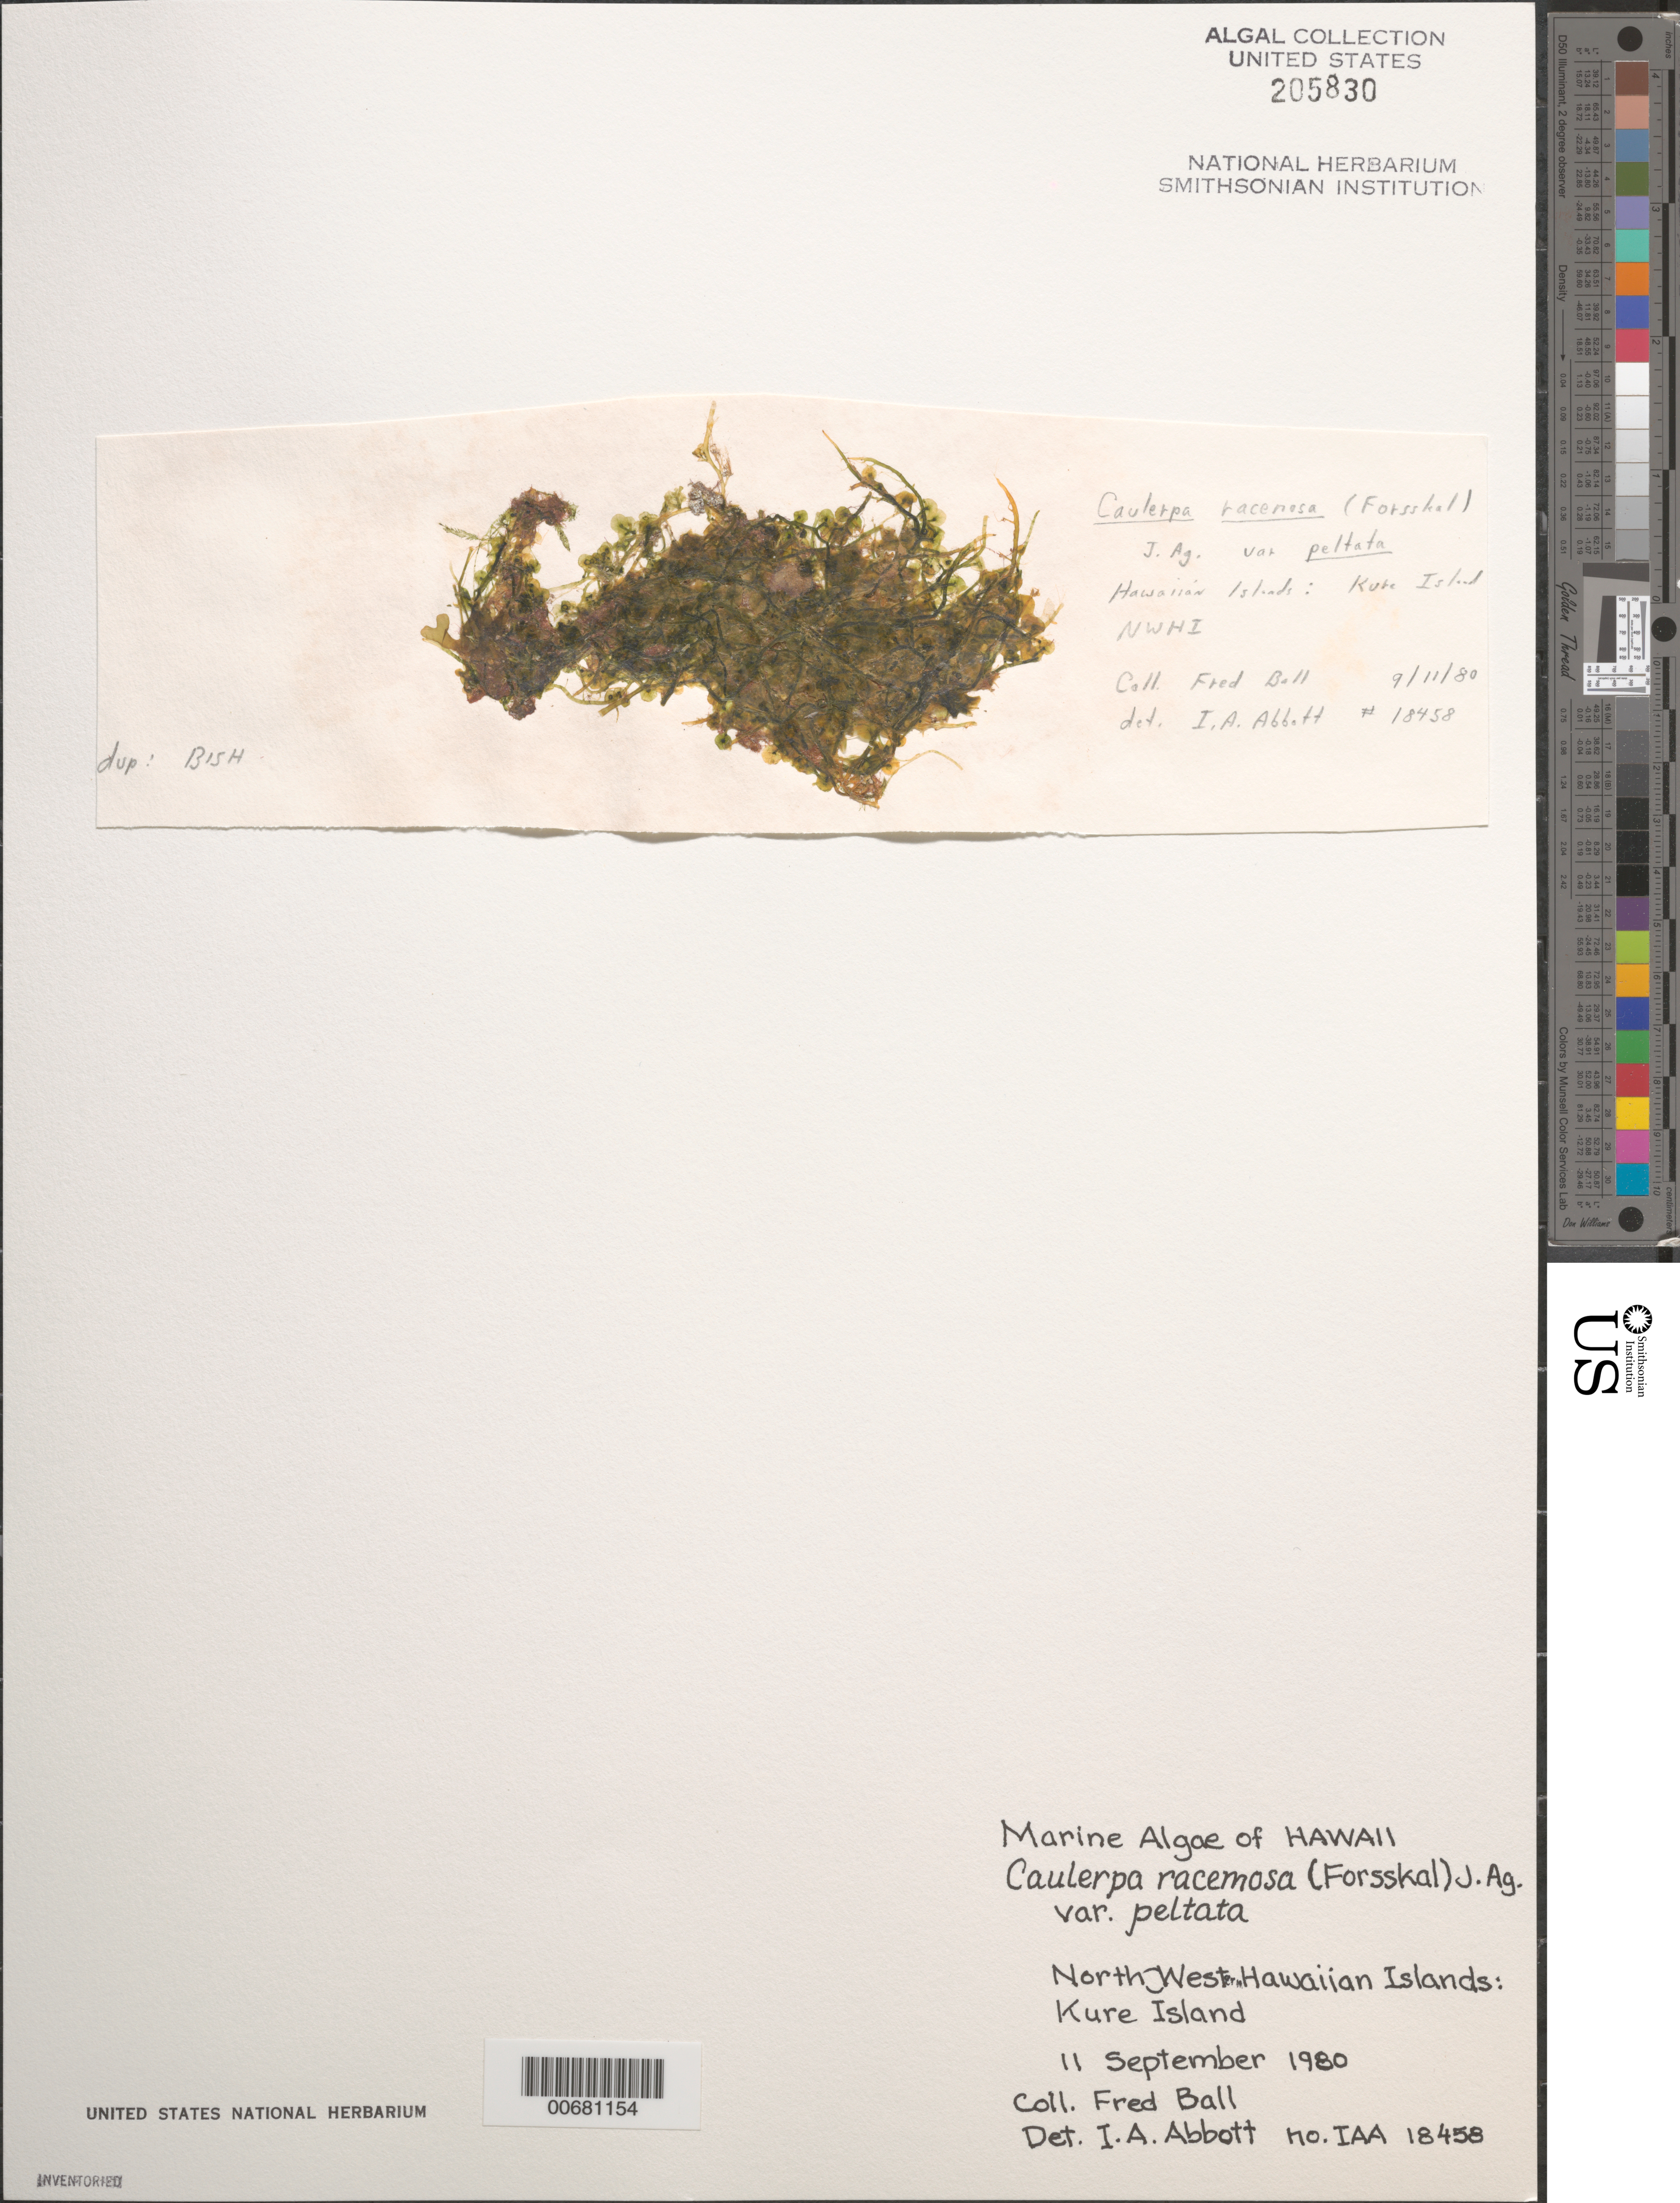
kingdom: Plantae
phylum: Chlorophyta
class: Ulvophyceae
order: Bryopsidales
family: Caulerpaceae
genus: Caulerpa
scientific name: Caulerpa racemosa var. peltata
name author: (J.V.Lamouroux) Eubank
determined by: Abbott, Isabella A.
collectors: F. Ball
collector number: IAA 18458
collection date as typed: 11 Sep 1980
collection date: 1980-09-11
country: United States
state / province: Hawaii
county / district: Honolulu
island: Kure Atoll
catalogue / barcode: US 205830